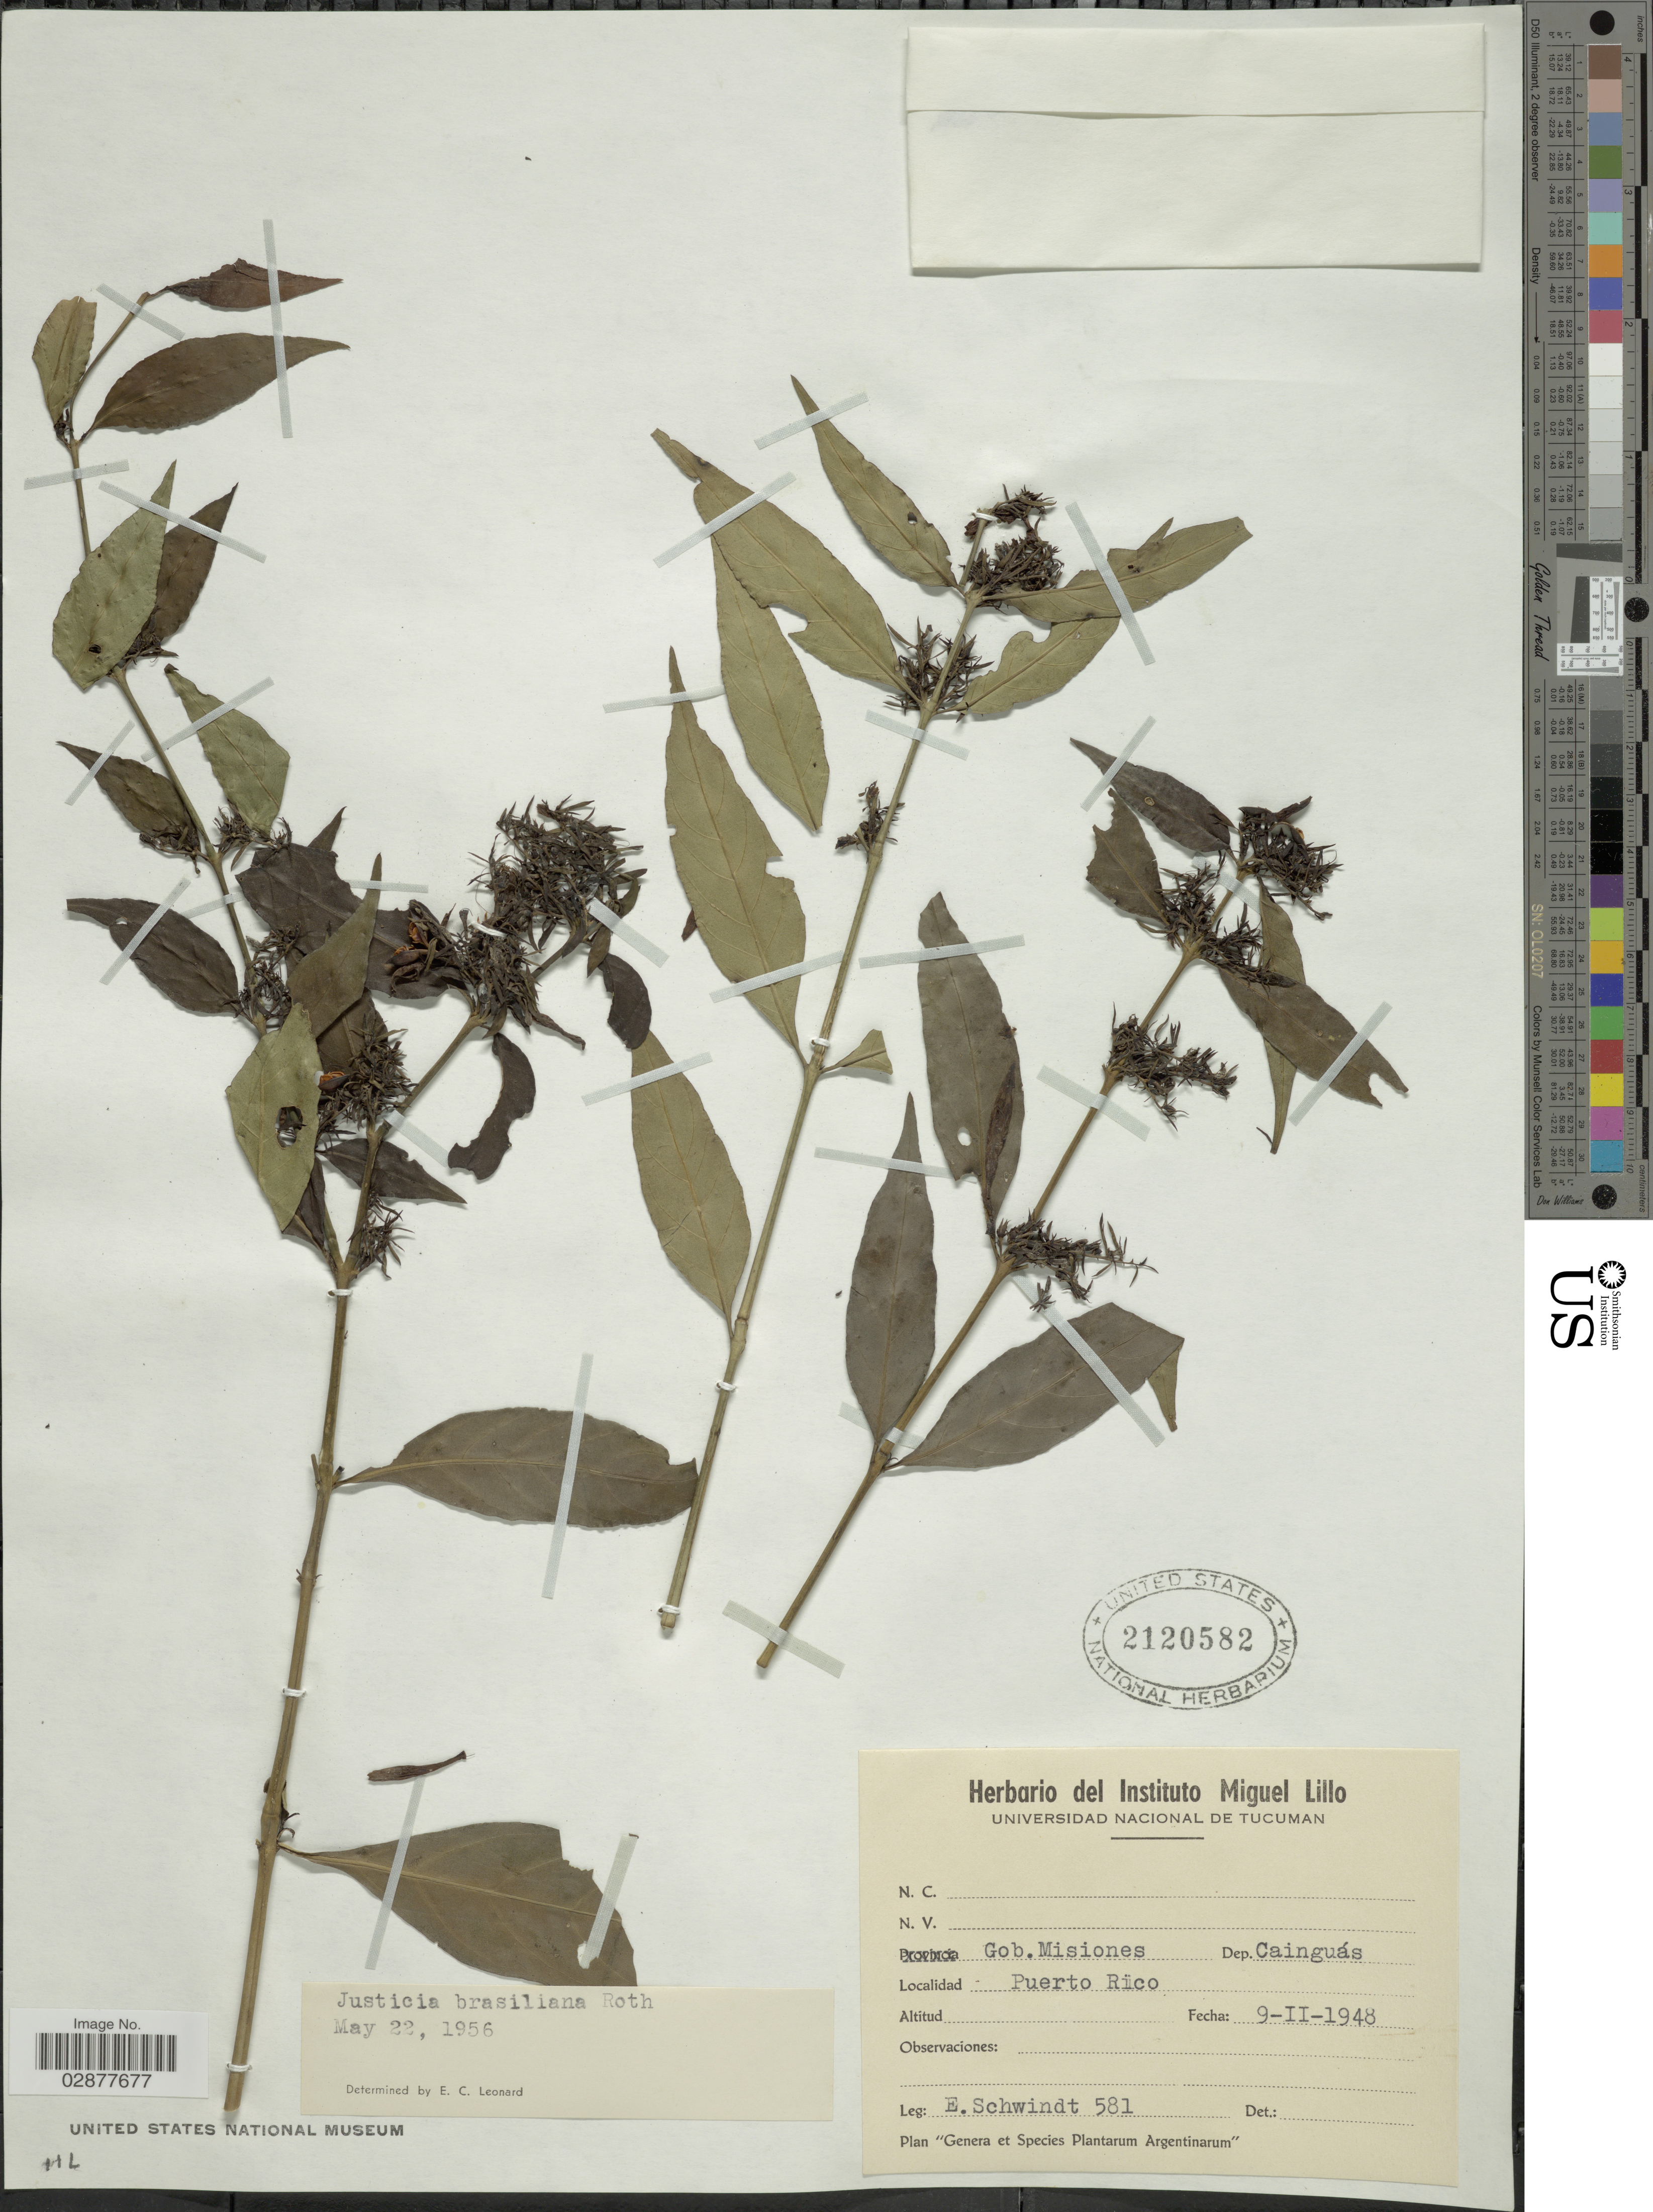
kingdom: Plantae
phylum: Tracheophyta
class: Magnoliopsida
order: Lamiales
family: Acanthaceae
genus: Justicia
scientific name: Justicia brasiliana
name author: Roth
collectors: E. Schwindt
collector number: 580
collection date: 1948-02-09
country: Argentina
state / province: Misiones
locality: Gob. Misiones. Dep. Cainguás, Puerto Rico.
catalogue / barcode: US 2120582